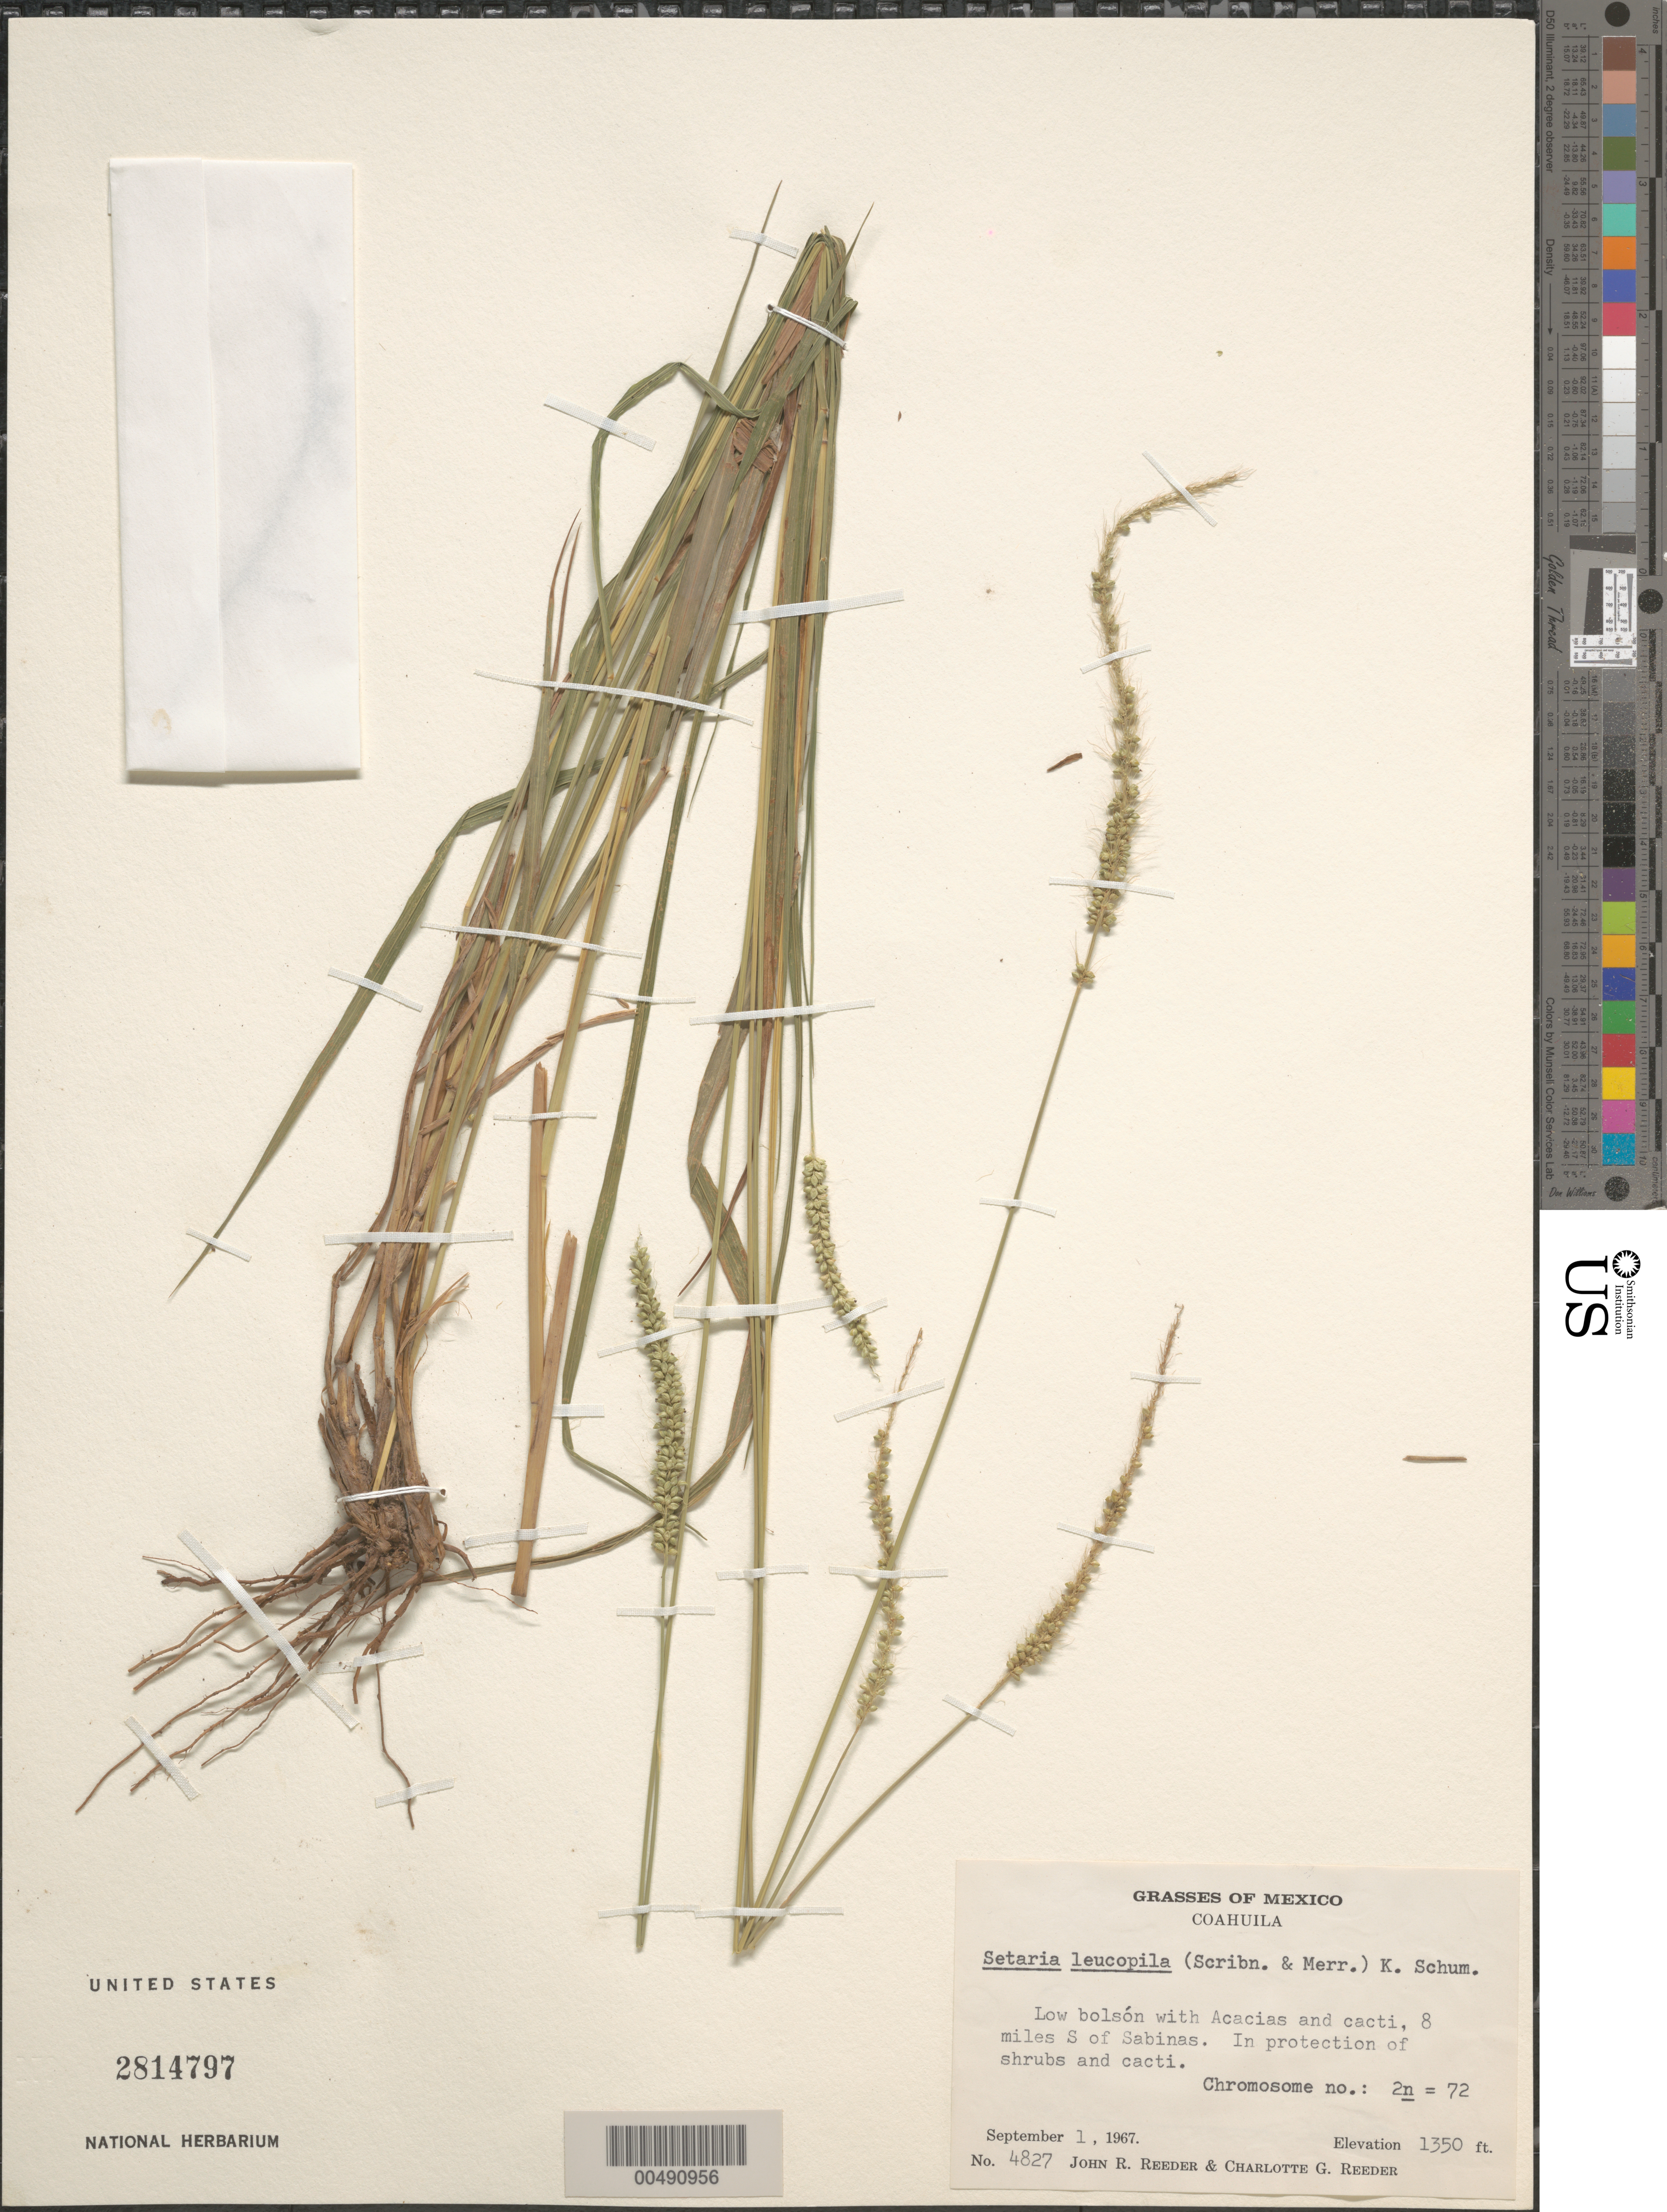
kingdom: Plantae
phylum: Tracheophyta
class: Liliopsida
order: Poales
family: Poaceae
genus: Setaria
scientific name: Setaria leucopila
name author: (Scribn. & Merr.) K. Schum.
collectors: J. R. Reeder & C. G. Reeder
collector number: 4827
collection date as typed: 1 Sep 1967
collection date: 1967-09-01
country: Mexico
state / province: Coahuila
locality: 8 mi S of Sabinas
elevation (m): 411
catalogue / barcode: US 2814797